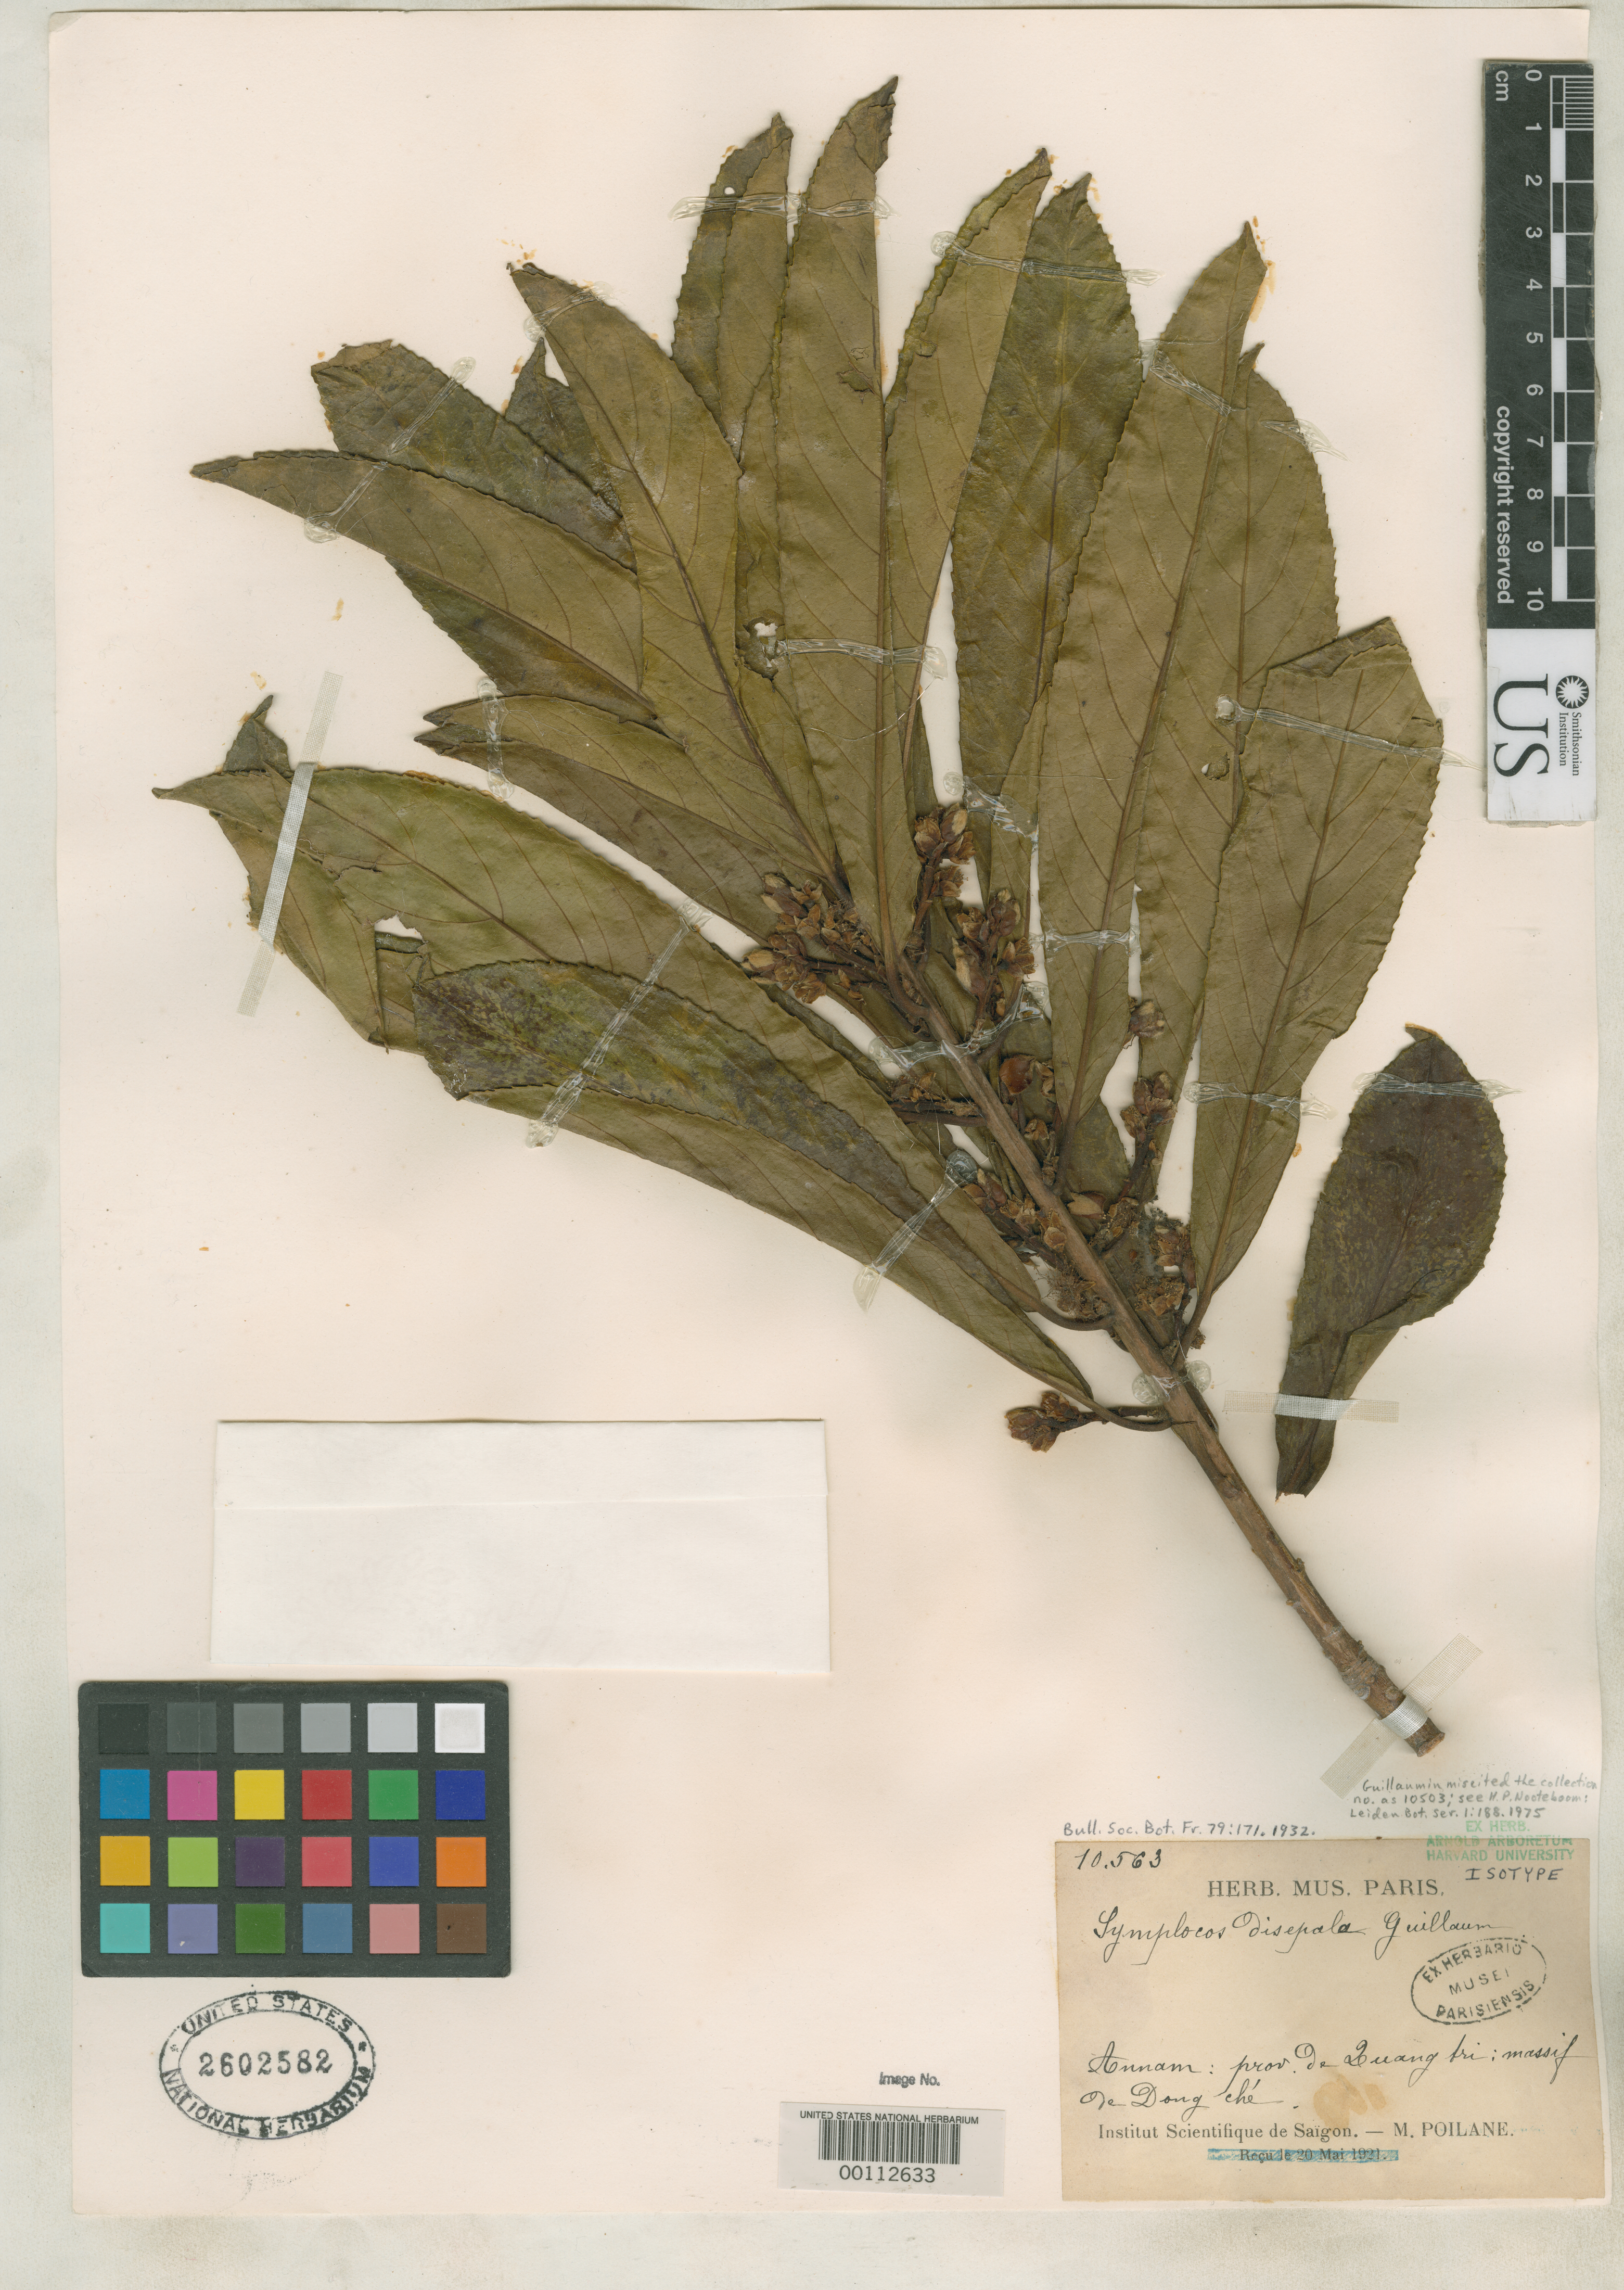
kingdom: Plantae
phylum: Tracheophyta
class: Magnoliopsida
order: Ericales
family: Symplocaceae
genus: Symplocos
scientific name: Symplocos disepala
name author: Guillaumin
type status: Isotype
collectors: M. Poilane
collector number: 10563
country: Vietnam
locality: Massif de Dong Che. De Kuung Fri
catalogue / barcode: US 2602582